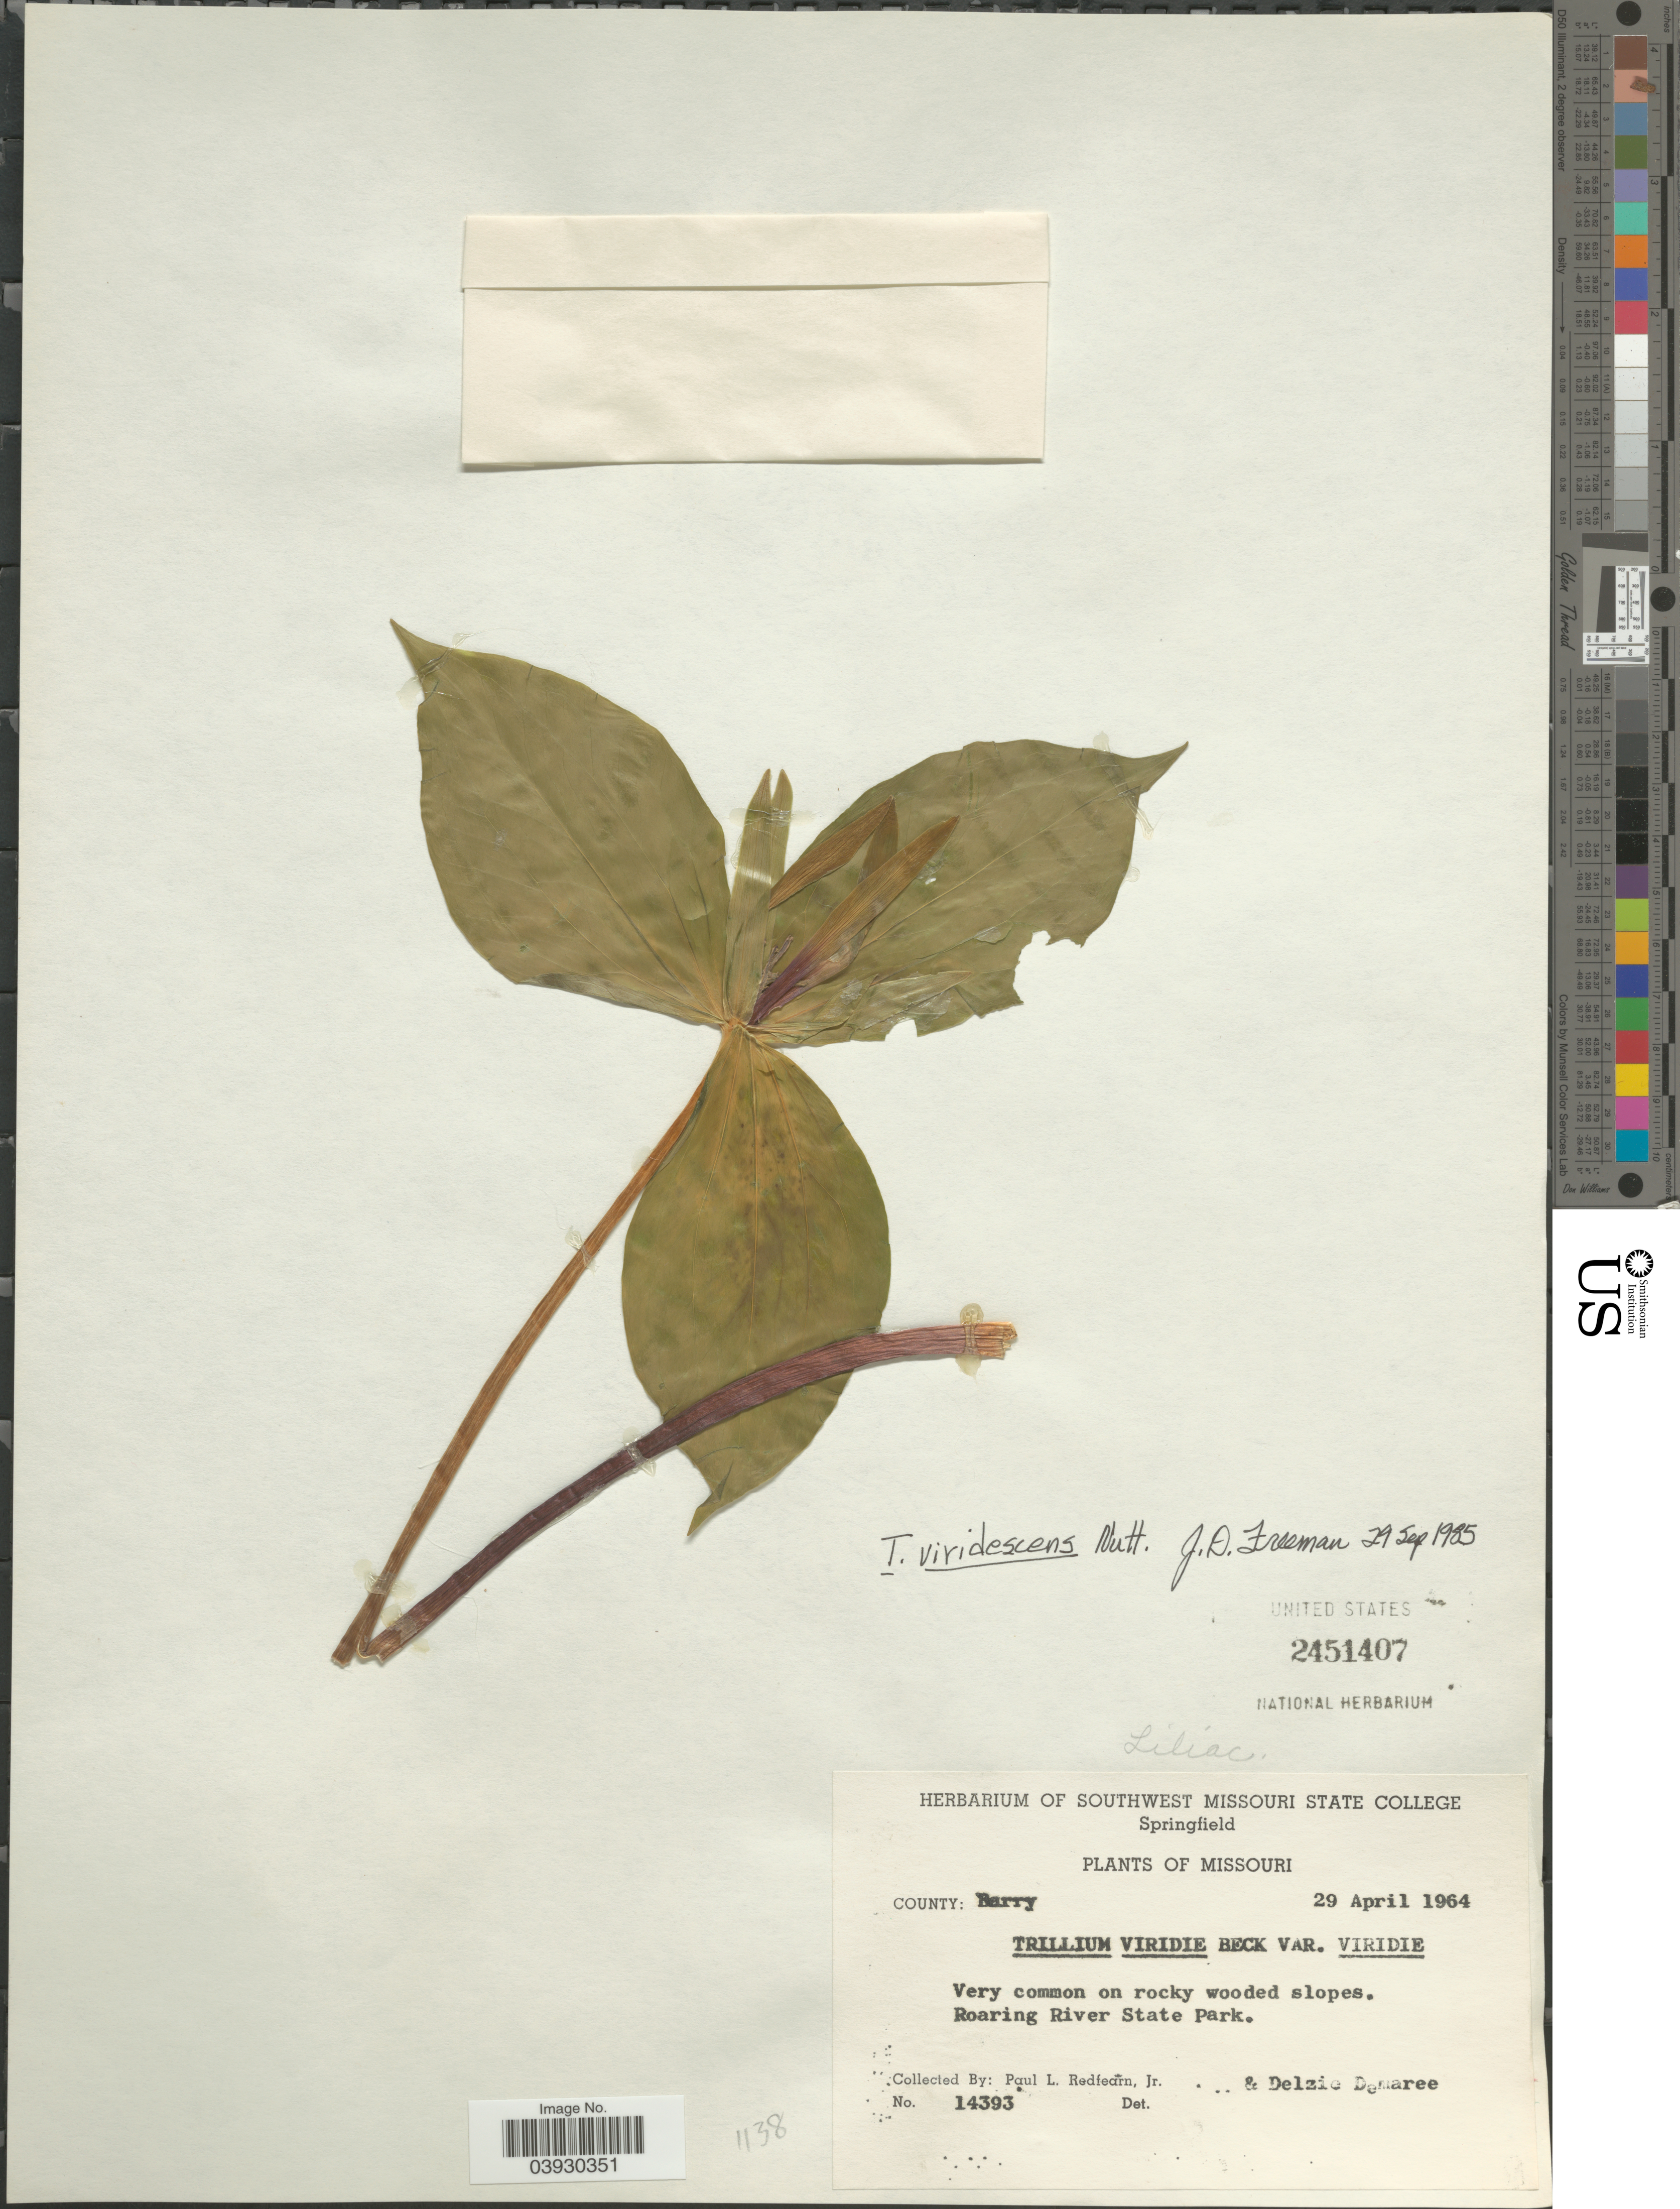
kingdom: Plantae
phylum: Tracheophyta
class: Liliopsida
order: Liliales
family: Melanthiaceae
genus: Trillium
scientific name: Trillium viridescens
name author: Nutt.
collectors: P. L. Redfearn Jr. & D. Demaree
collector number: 14393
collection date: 1964-04-29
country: United States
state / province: Missouri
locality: County: Harry. Roaring River State Park.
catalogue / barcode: US 2451407